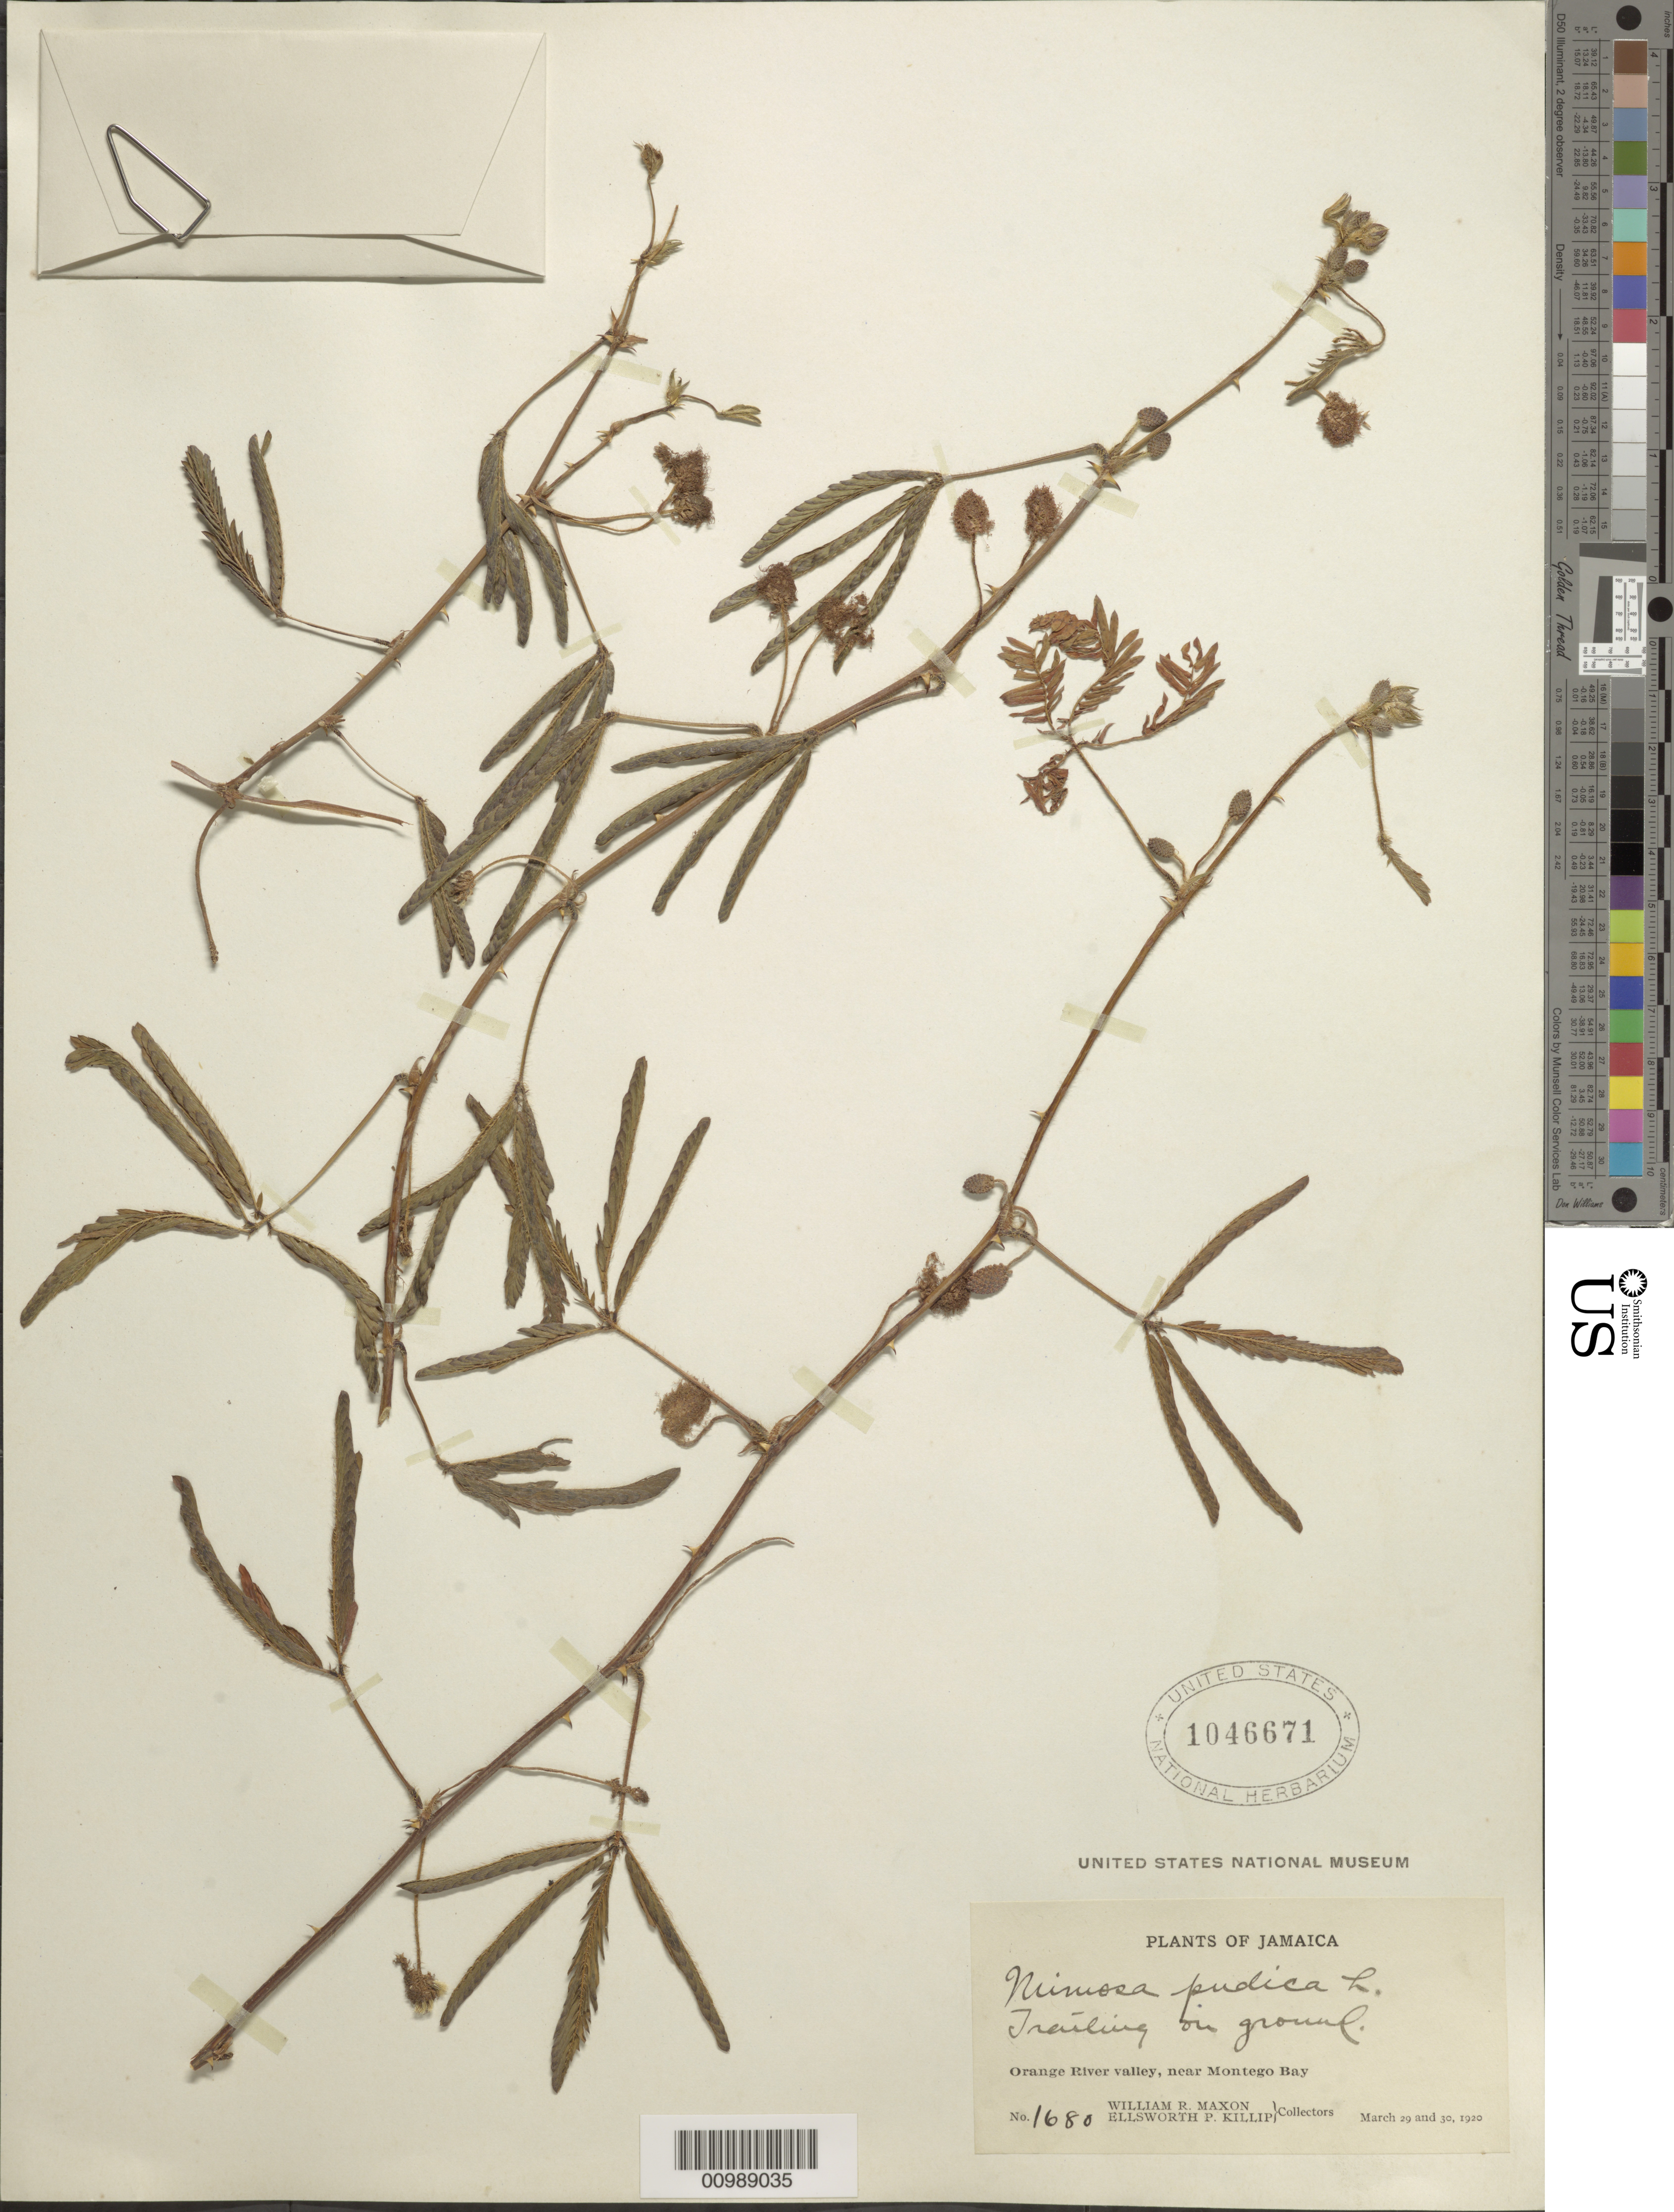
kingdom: Plantae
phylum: Tracheophyta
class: Magnoliopsida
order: Fabales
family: Fabaceae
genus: Mimosa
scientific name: Mimosa pudica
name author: L.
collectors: W. R. Maxon & E. P. Killip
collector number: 1680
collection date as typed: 29 Mar 1920 and 30 Mar 1920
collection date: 1920-03-29,1920-03-30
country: Jamaica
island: Jamaica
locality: Orange River Valley, near Montego Bay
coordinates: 0 N, 0 E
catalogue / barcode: US 1046671